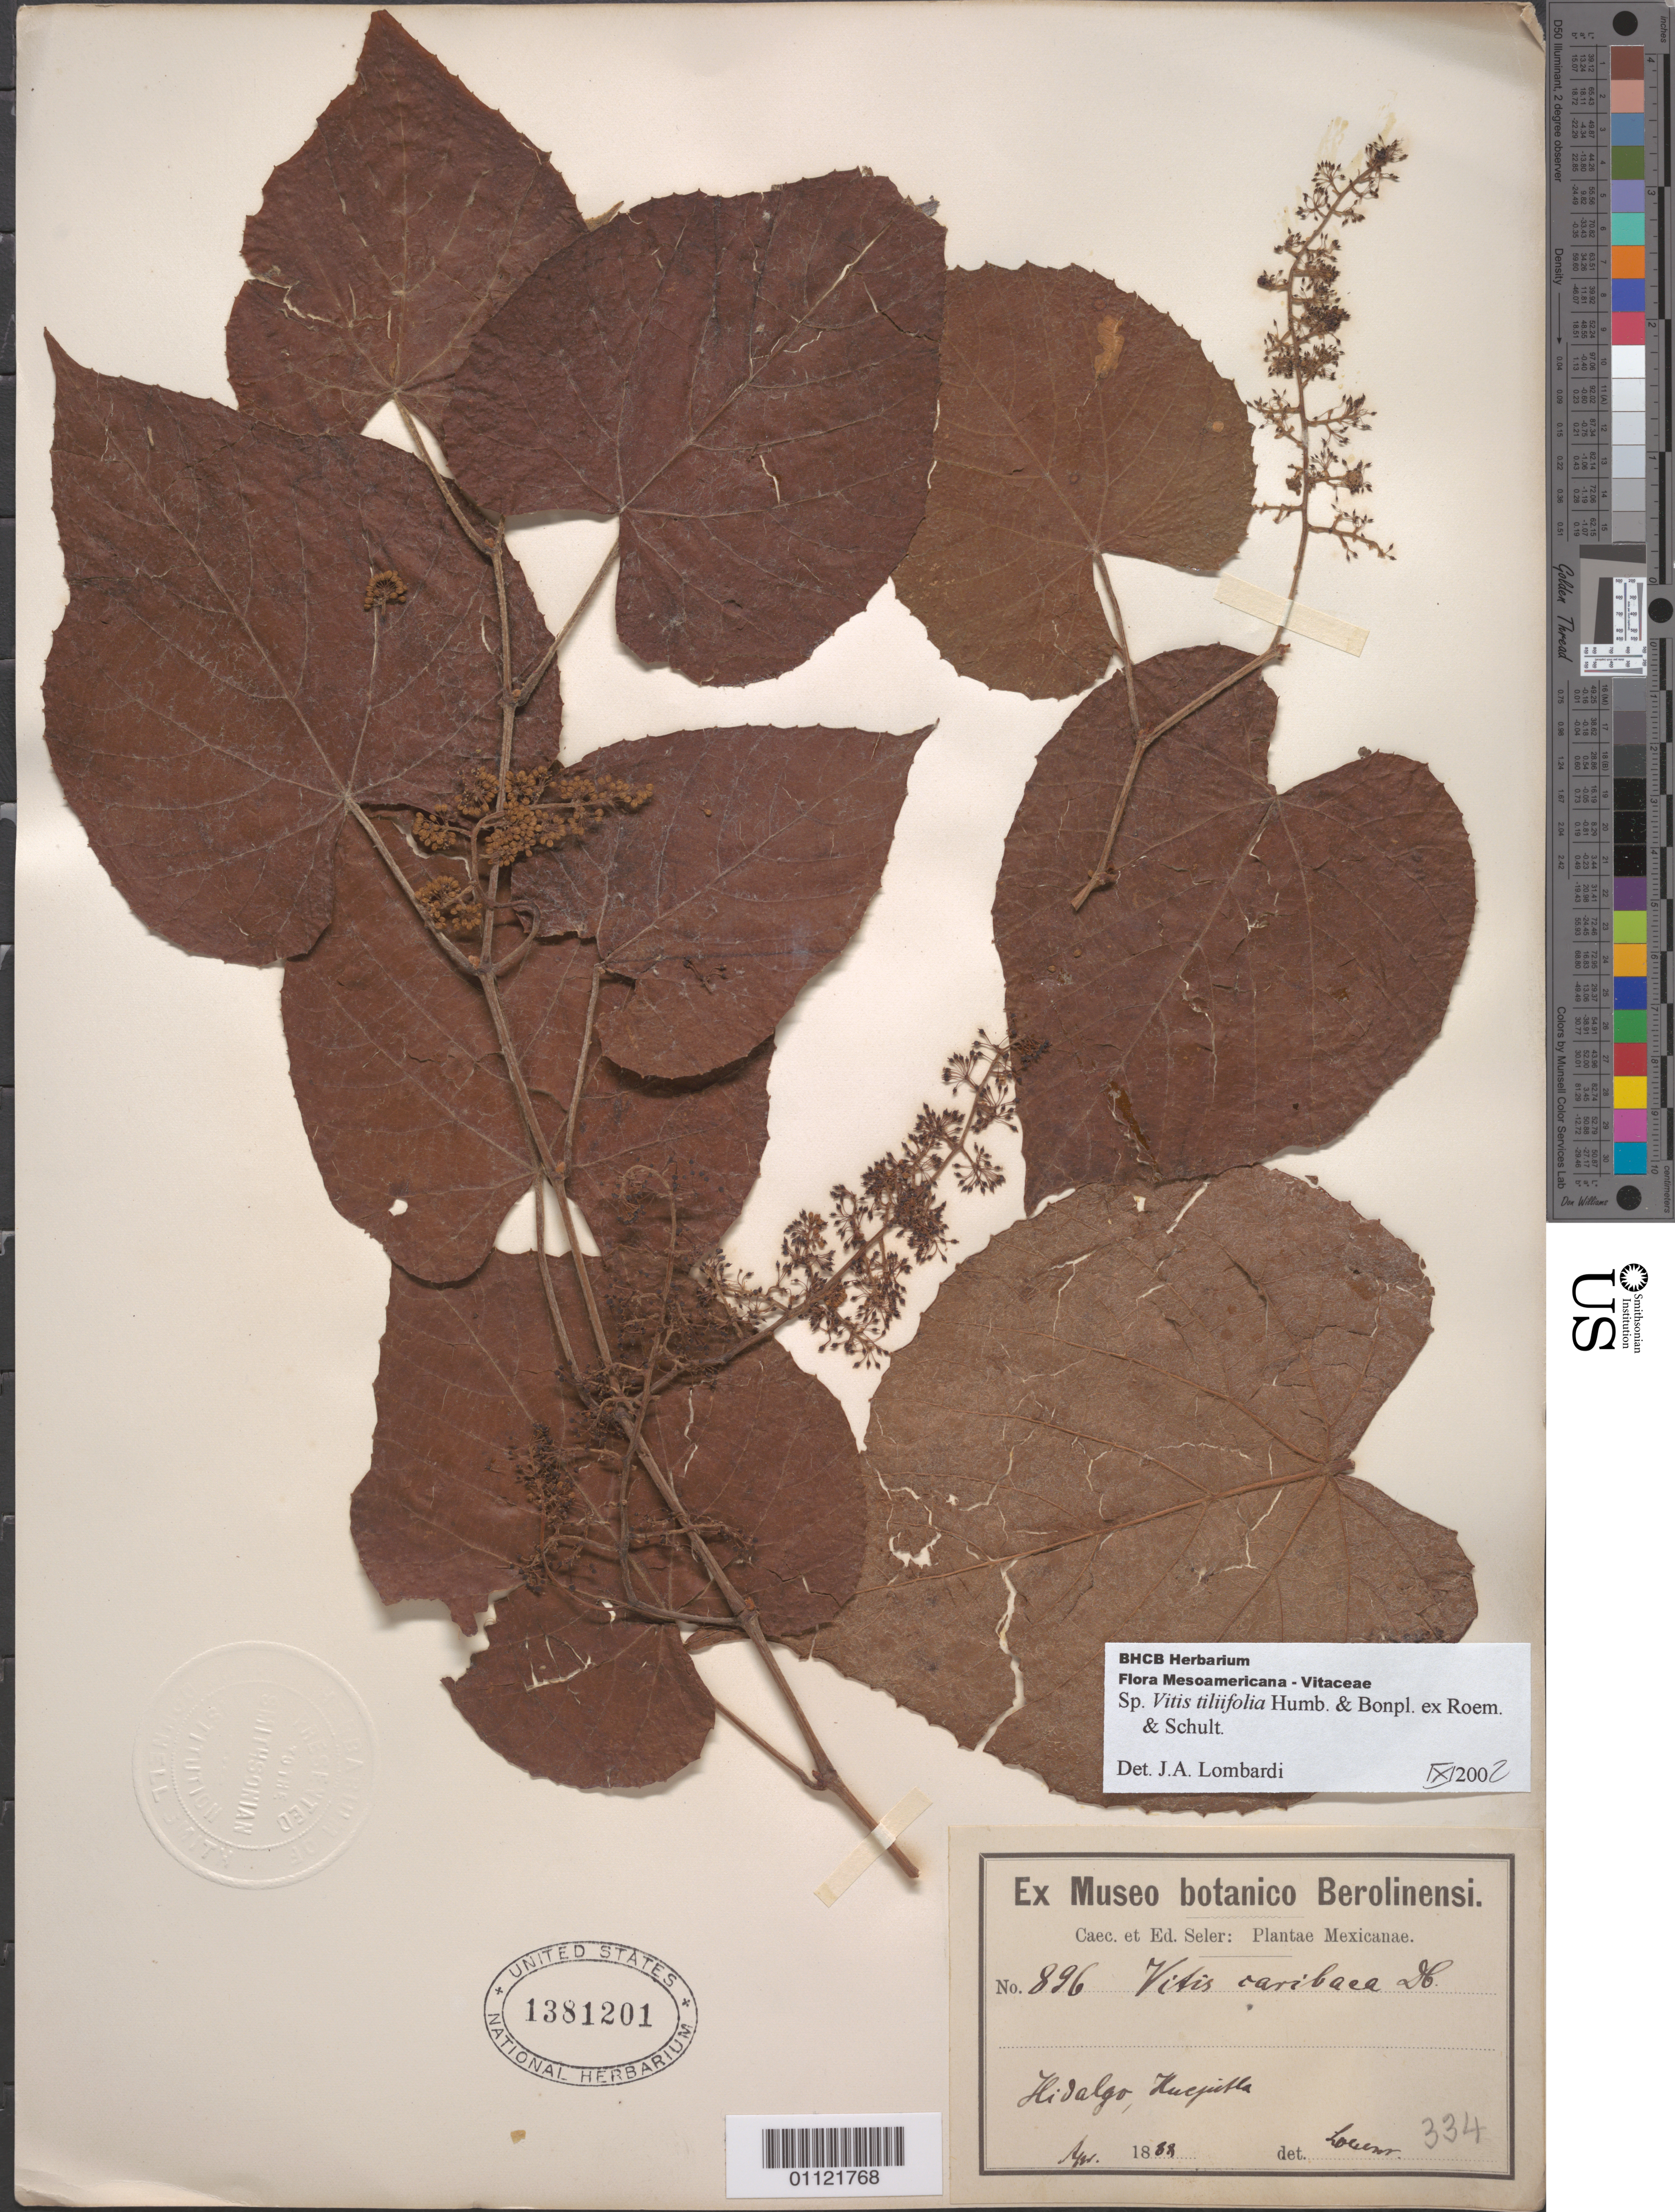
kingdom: Plantae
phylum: Tracheophyta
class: Magnoliopsida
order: Vitales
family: Vitaceae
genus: Vitis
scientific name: Vitis tiliifolia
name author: Humb. & Bonpl. ex Schult.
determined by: Lombardi, Julio A.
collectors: C. Seler & E. G. Seler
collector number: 896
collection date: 1888-04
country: Mexico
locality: Hidalgo, Huehuetla, Mexico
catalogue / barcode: US 1381201